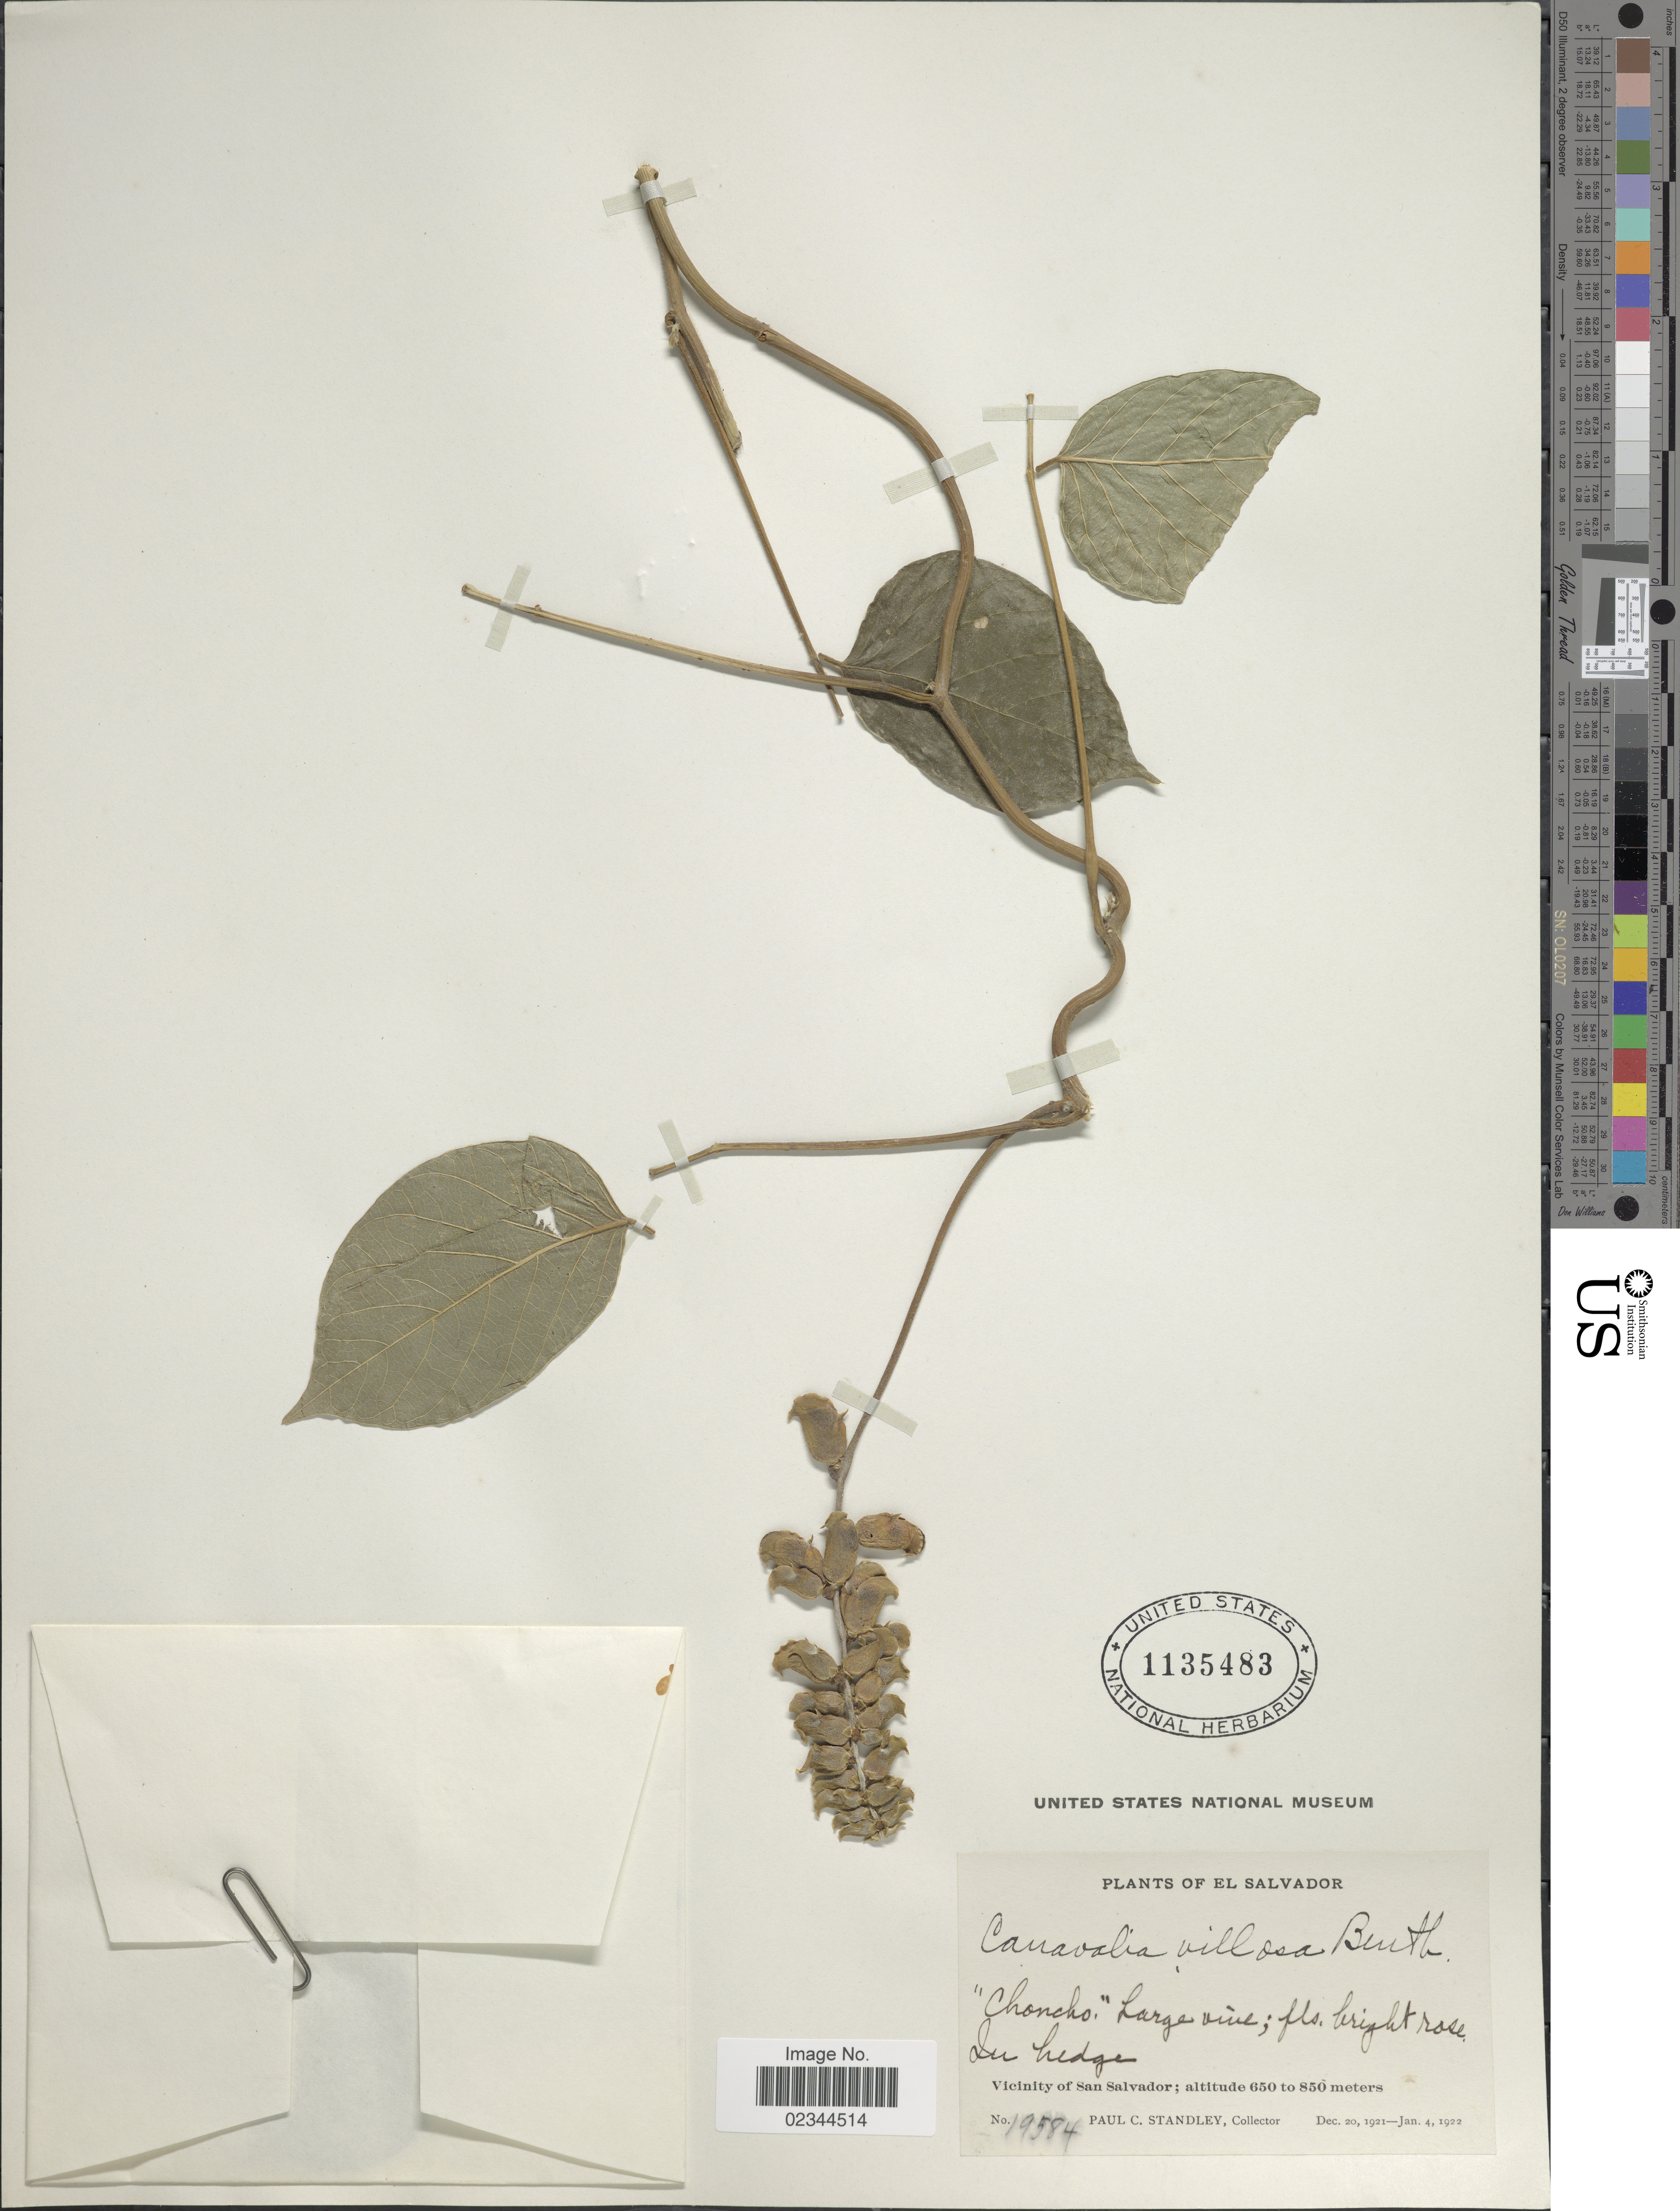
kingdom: Plantae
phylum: Tracheophyta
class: Magnoliopsida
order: Fabales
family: Fabaceae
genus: Canavalia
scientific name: Canavalia villosa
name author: Benth.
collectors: P. C. Standley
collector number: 19584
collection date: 1921-12-20/1922-01-04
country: El Salvador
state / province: San Salvador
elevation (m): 650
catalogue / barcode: US 1135483